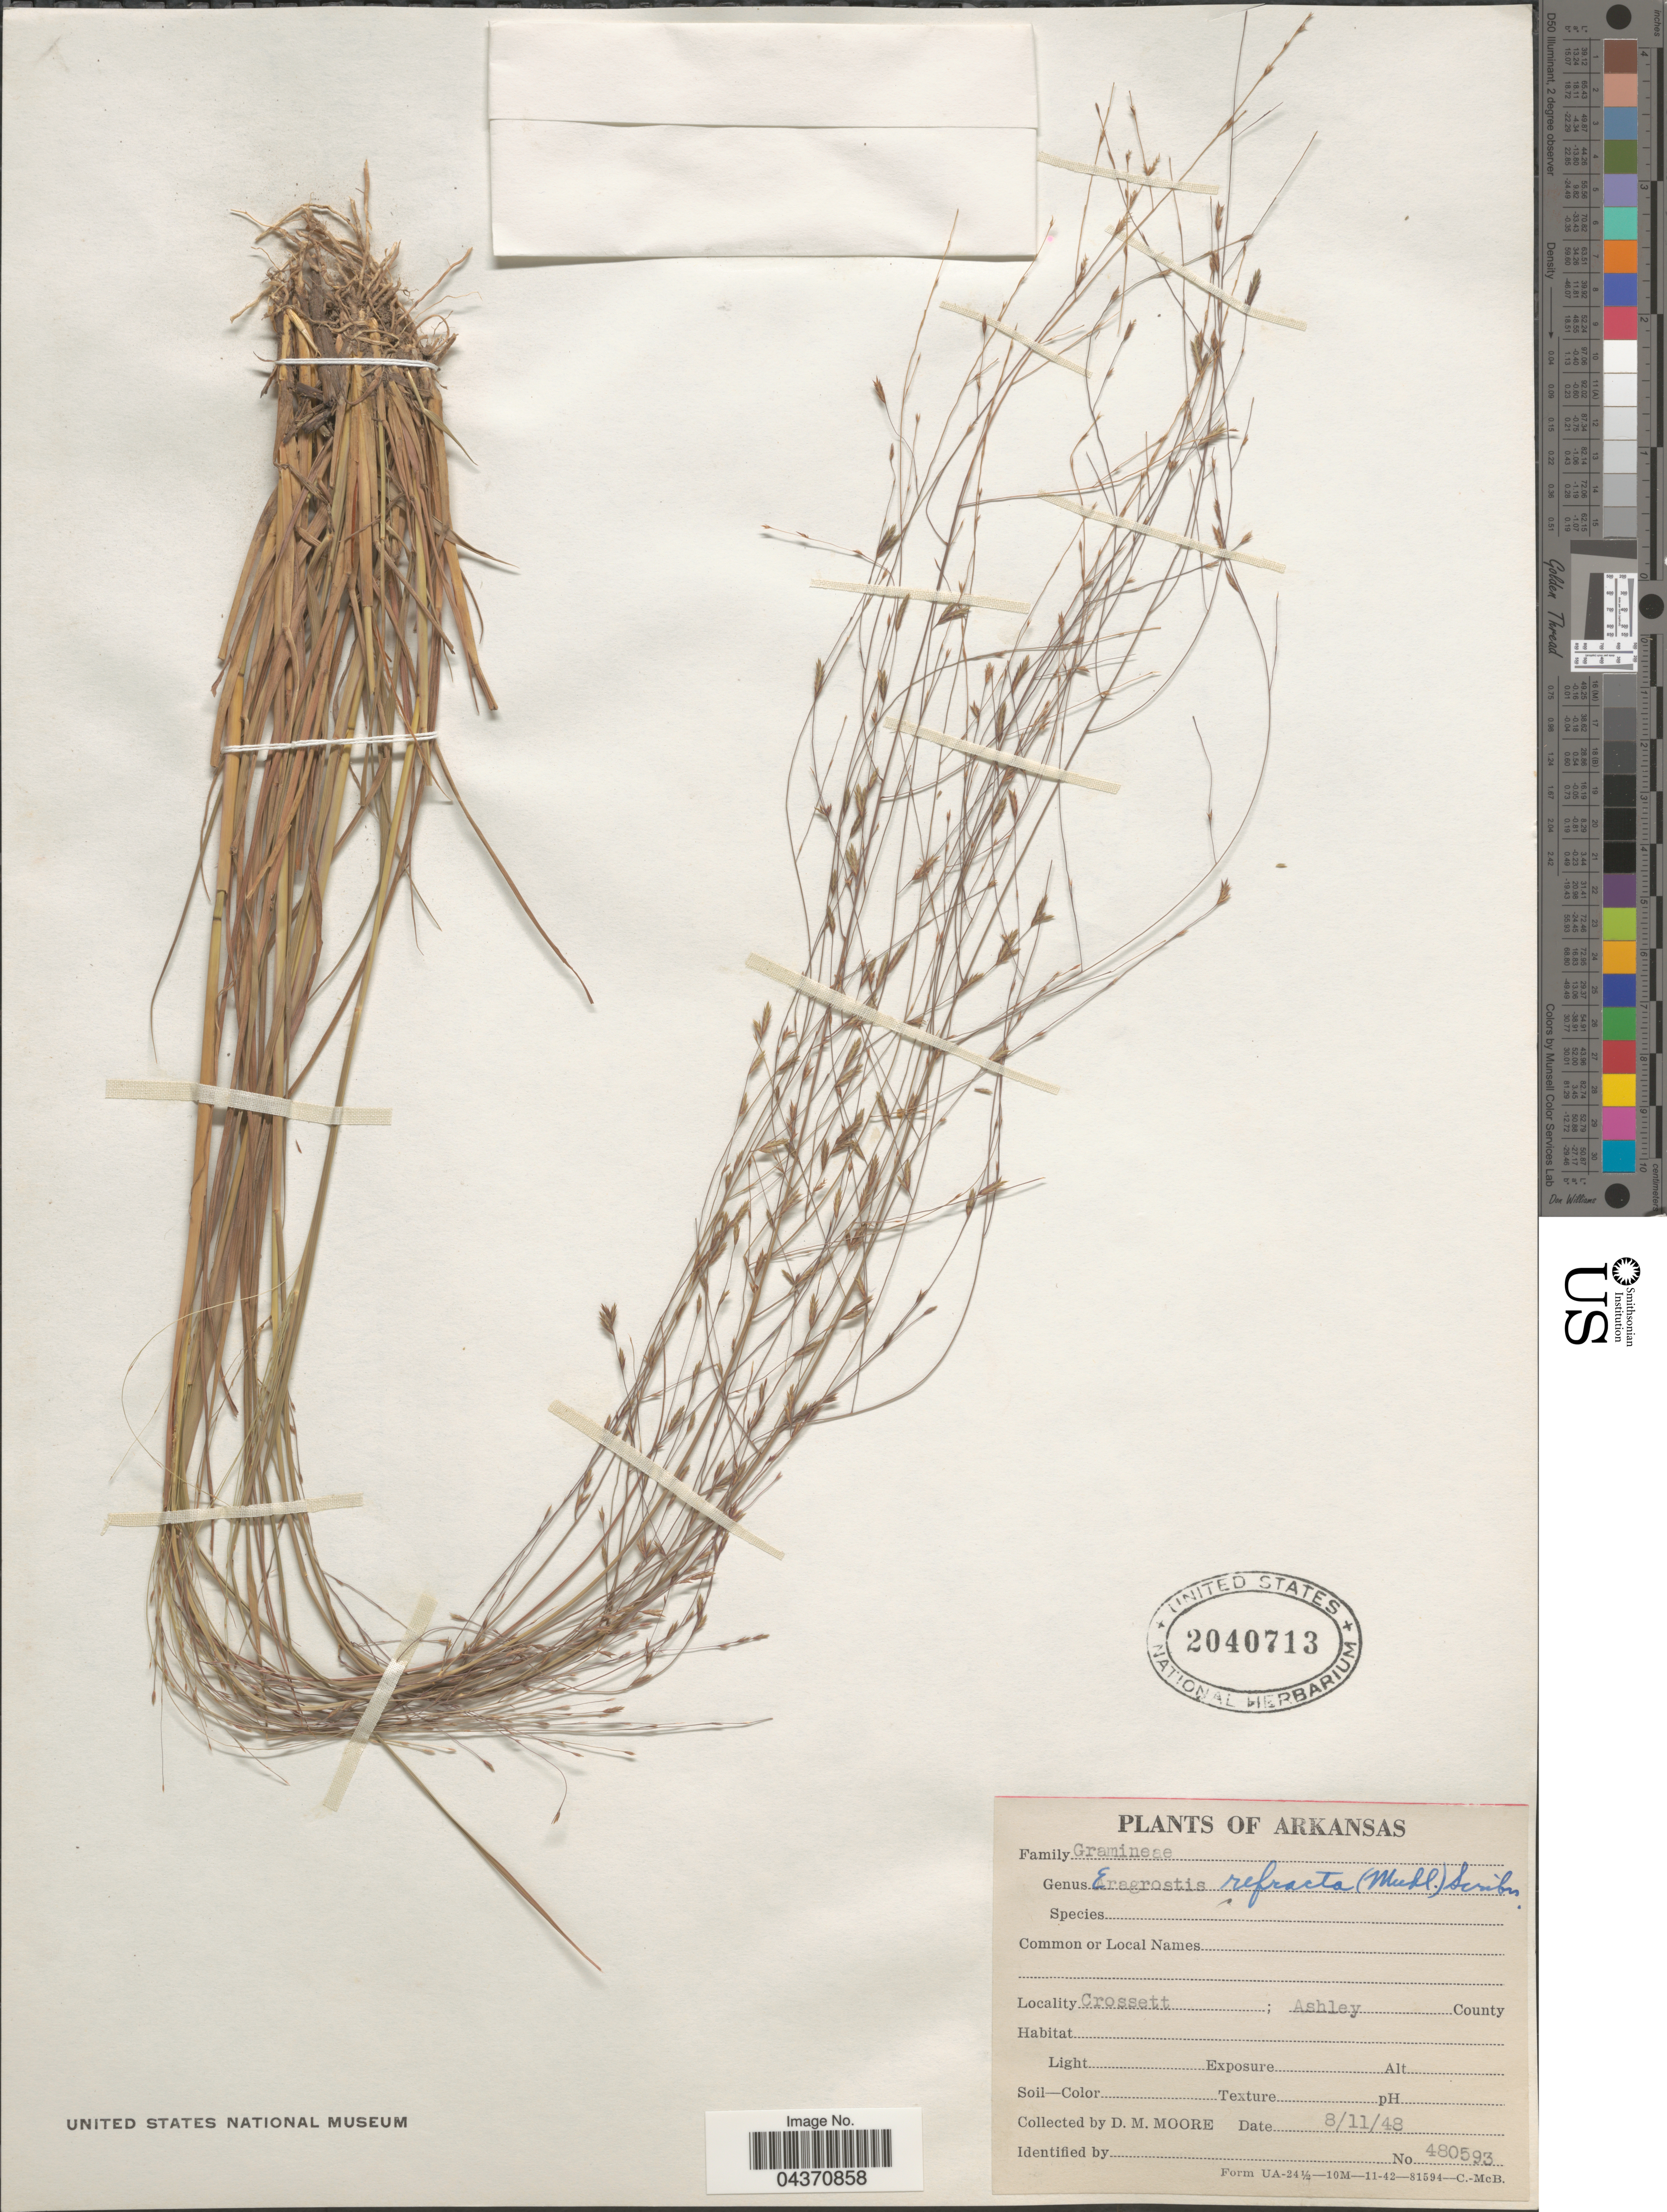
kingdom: Plantae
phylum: Tracheophyta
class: Liliopsida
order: Poales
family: Poaceae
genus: Eragrostis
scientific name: Eragrostis refracta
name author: (Muhl.) Scribn.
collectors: D. Moore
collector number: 480593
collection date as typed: Transcribed d/m/y: 11/8/48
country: United States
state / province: Arkansas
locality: Crossett; Ashley County.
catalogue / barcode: US 2040713